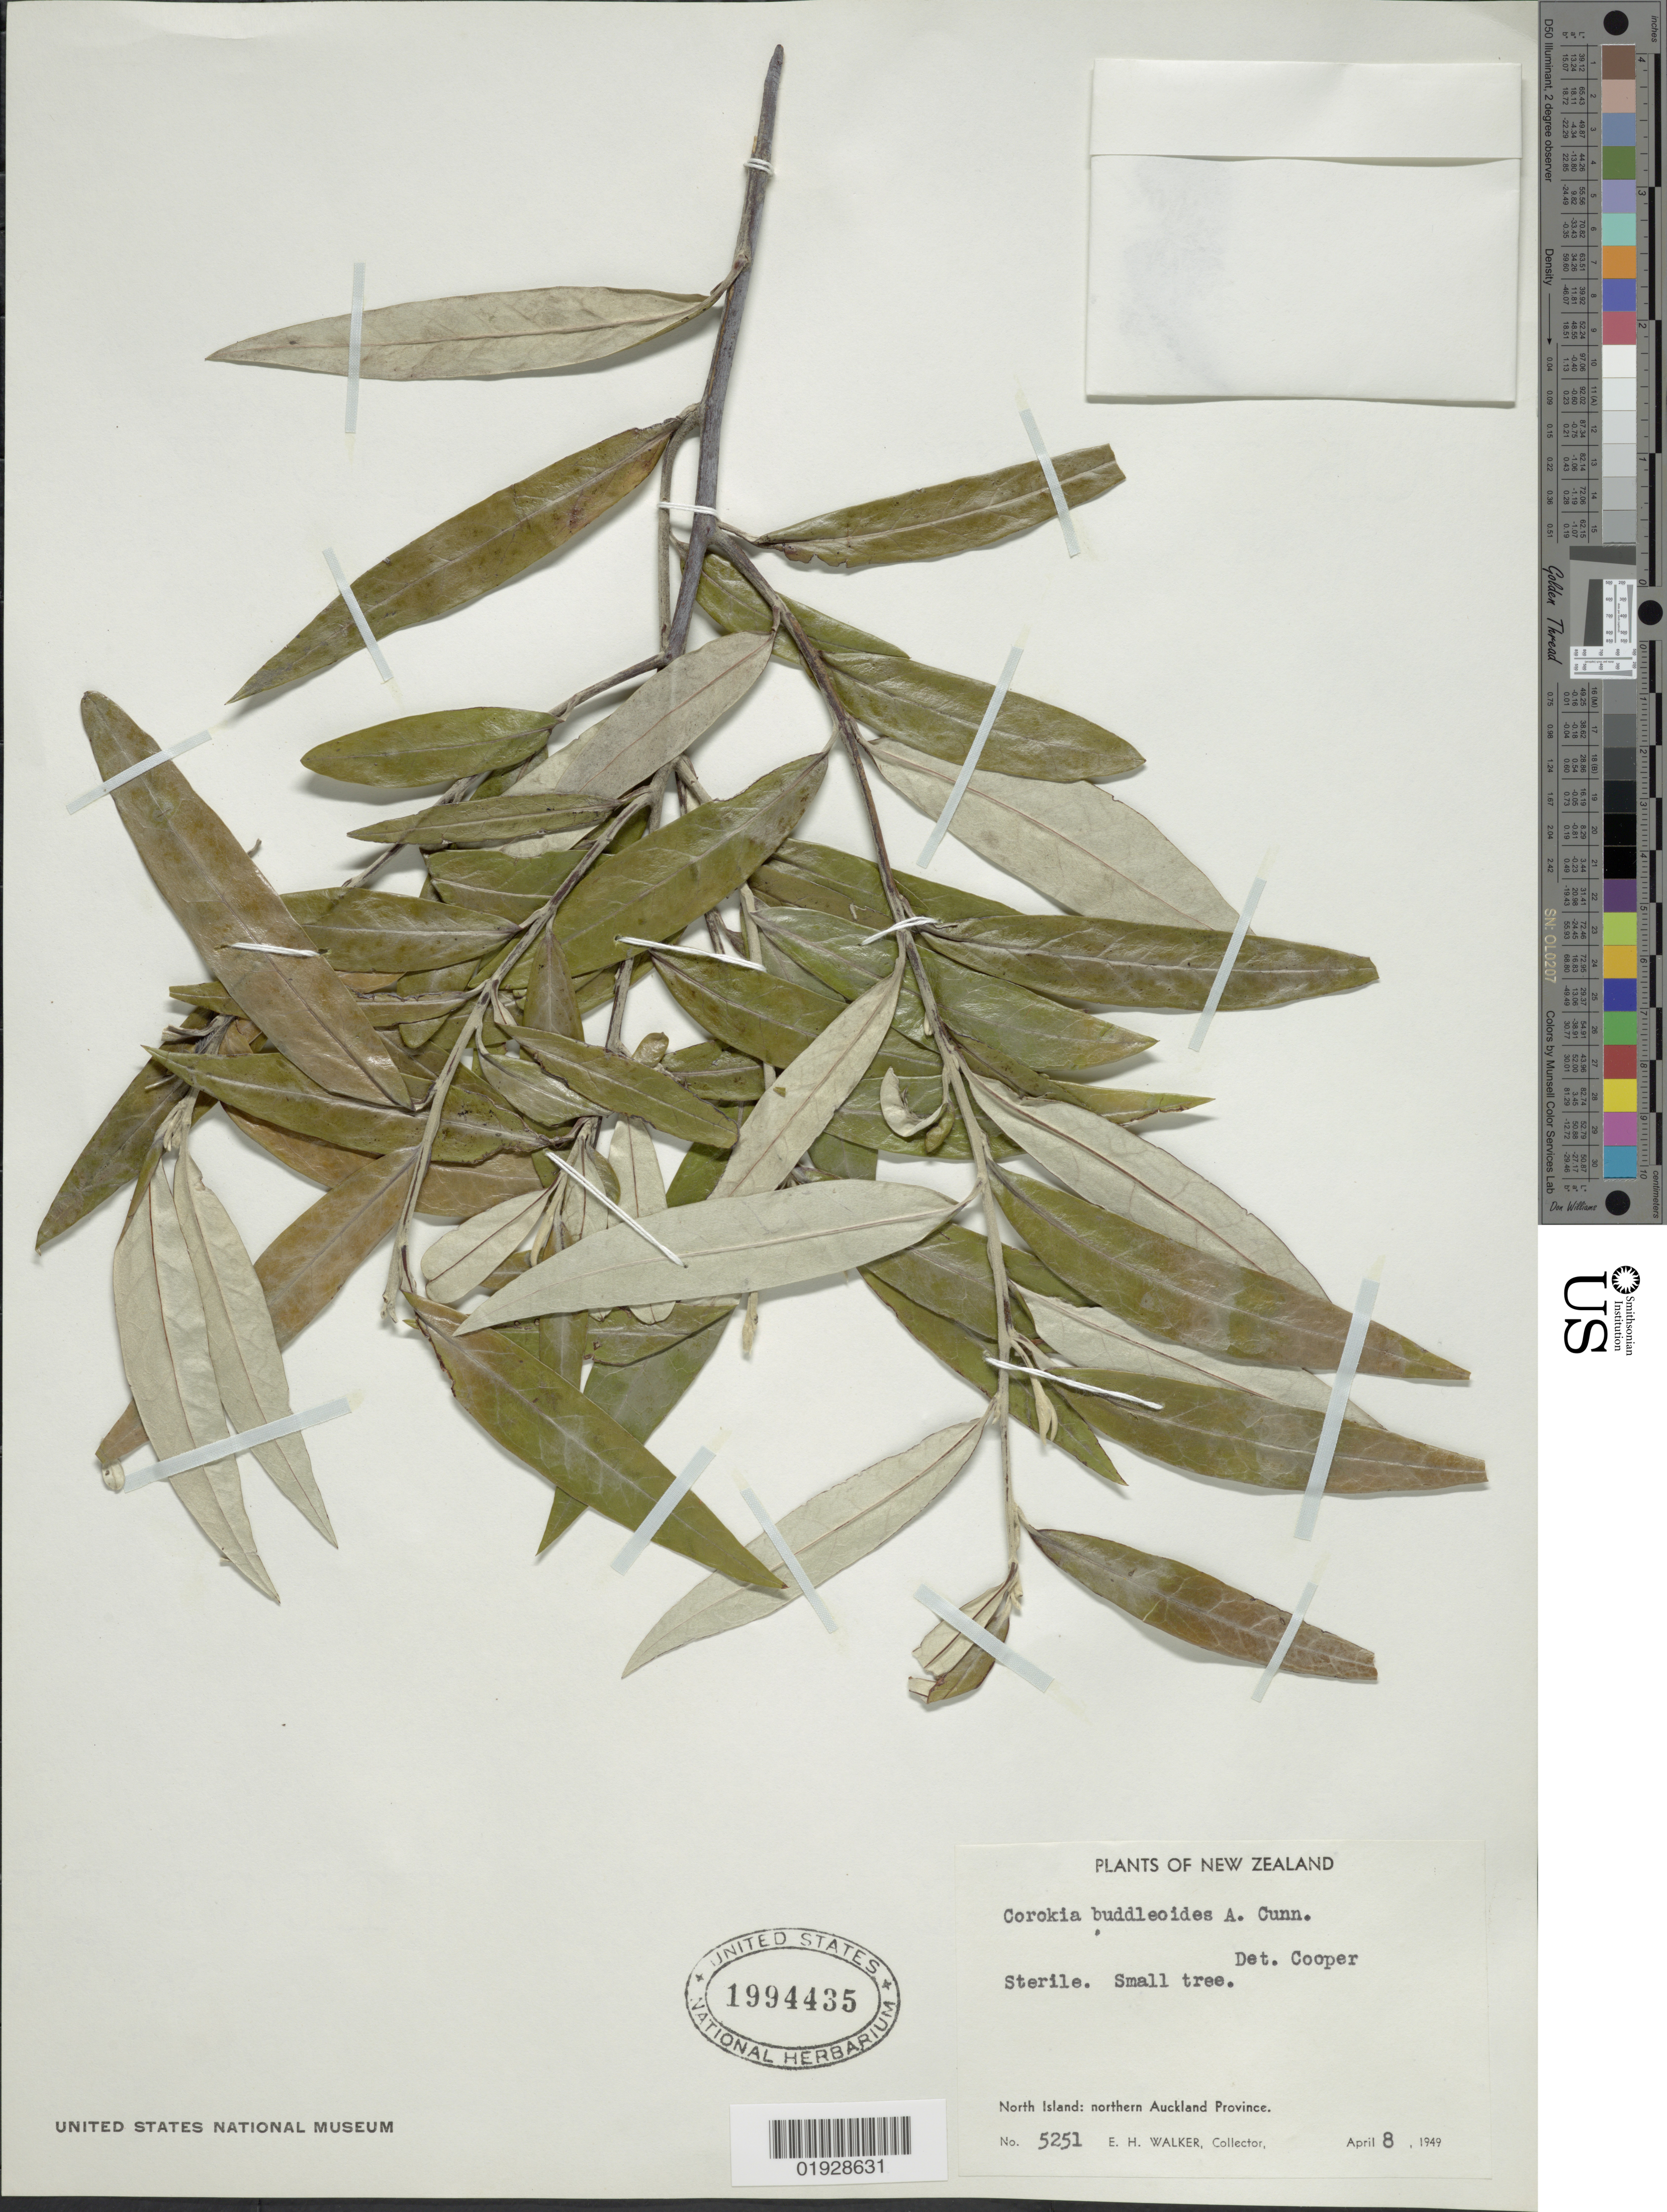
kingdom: Plantae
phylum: Tracheophyta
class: Magnoliopsida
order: Asterales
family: Argophyllaceae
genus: Corokia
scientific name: Corokia buddlejoides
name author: A. Cunn.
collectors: E. H. Walker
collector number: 5251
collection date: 1949-04-08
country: New Zealand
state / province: Auckland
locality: North Island: northern Auckland Province.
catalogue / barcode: US 1994435